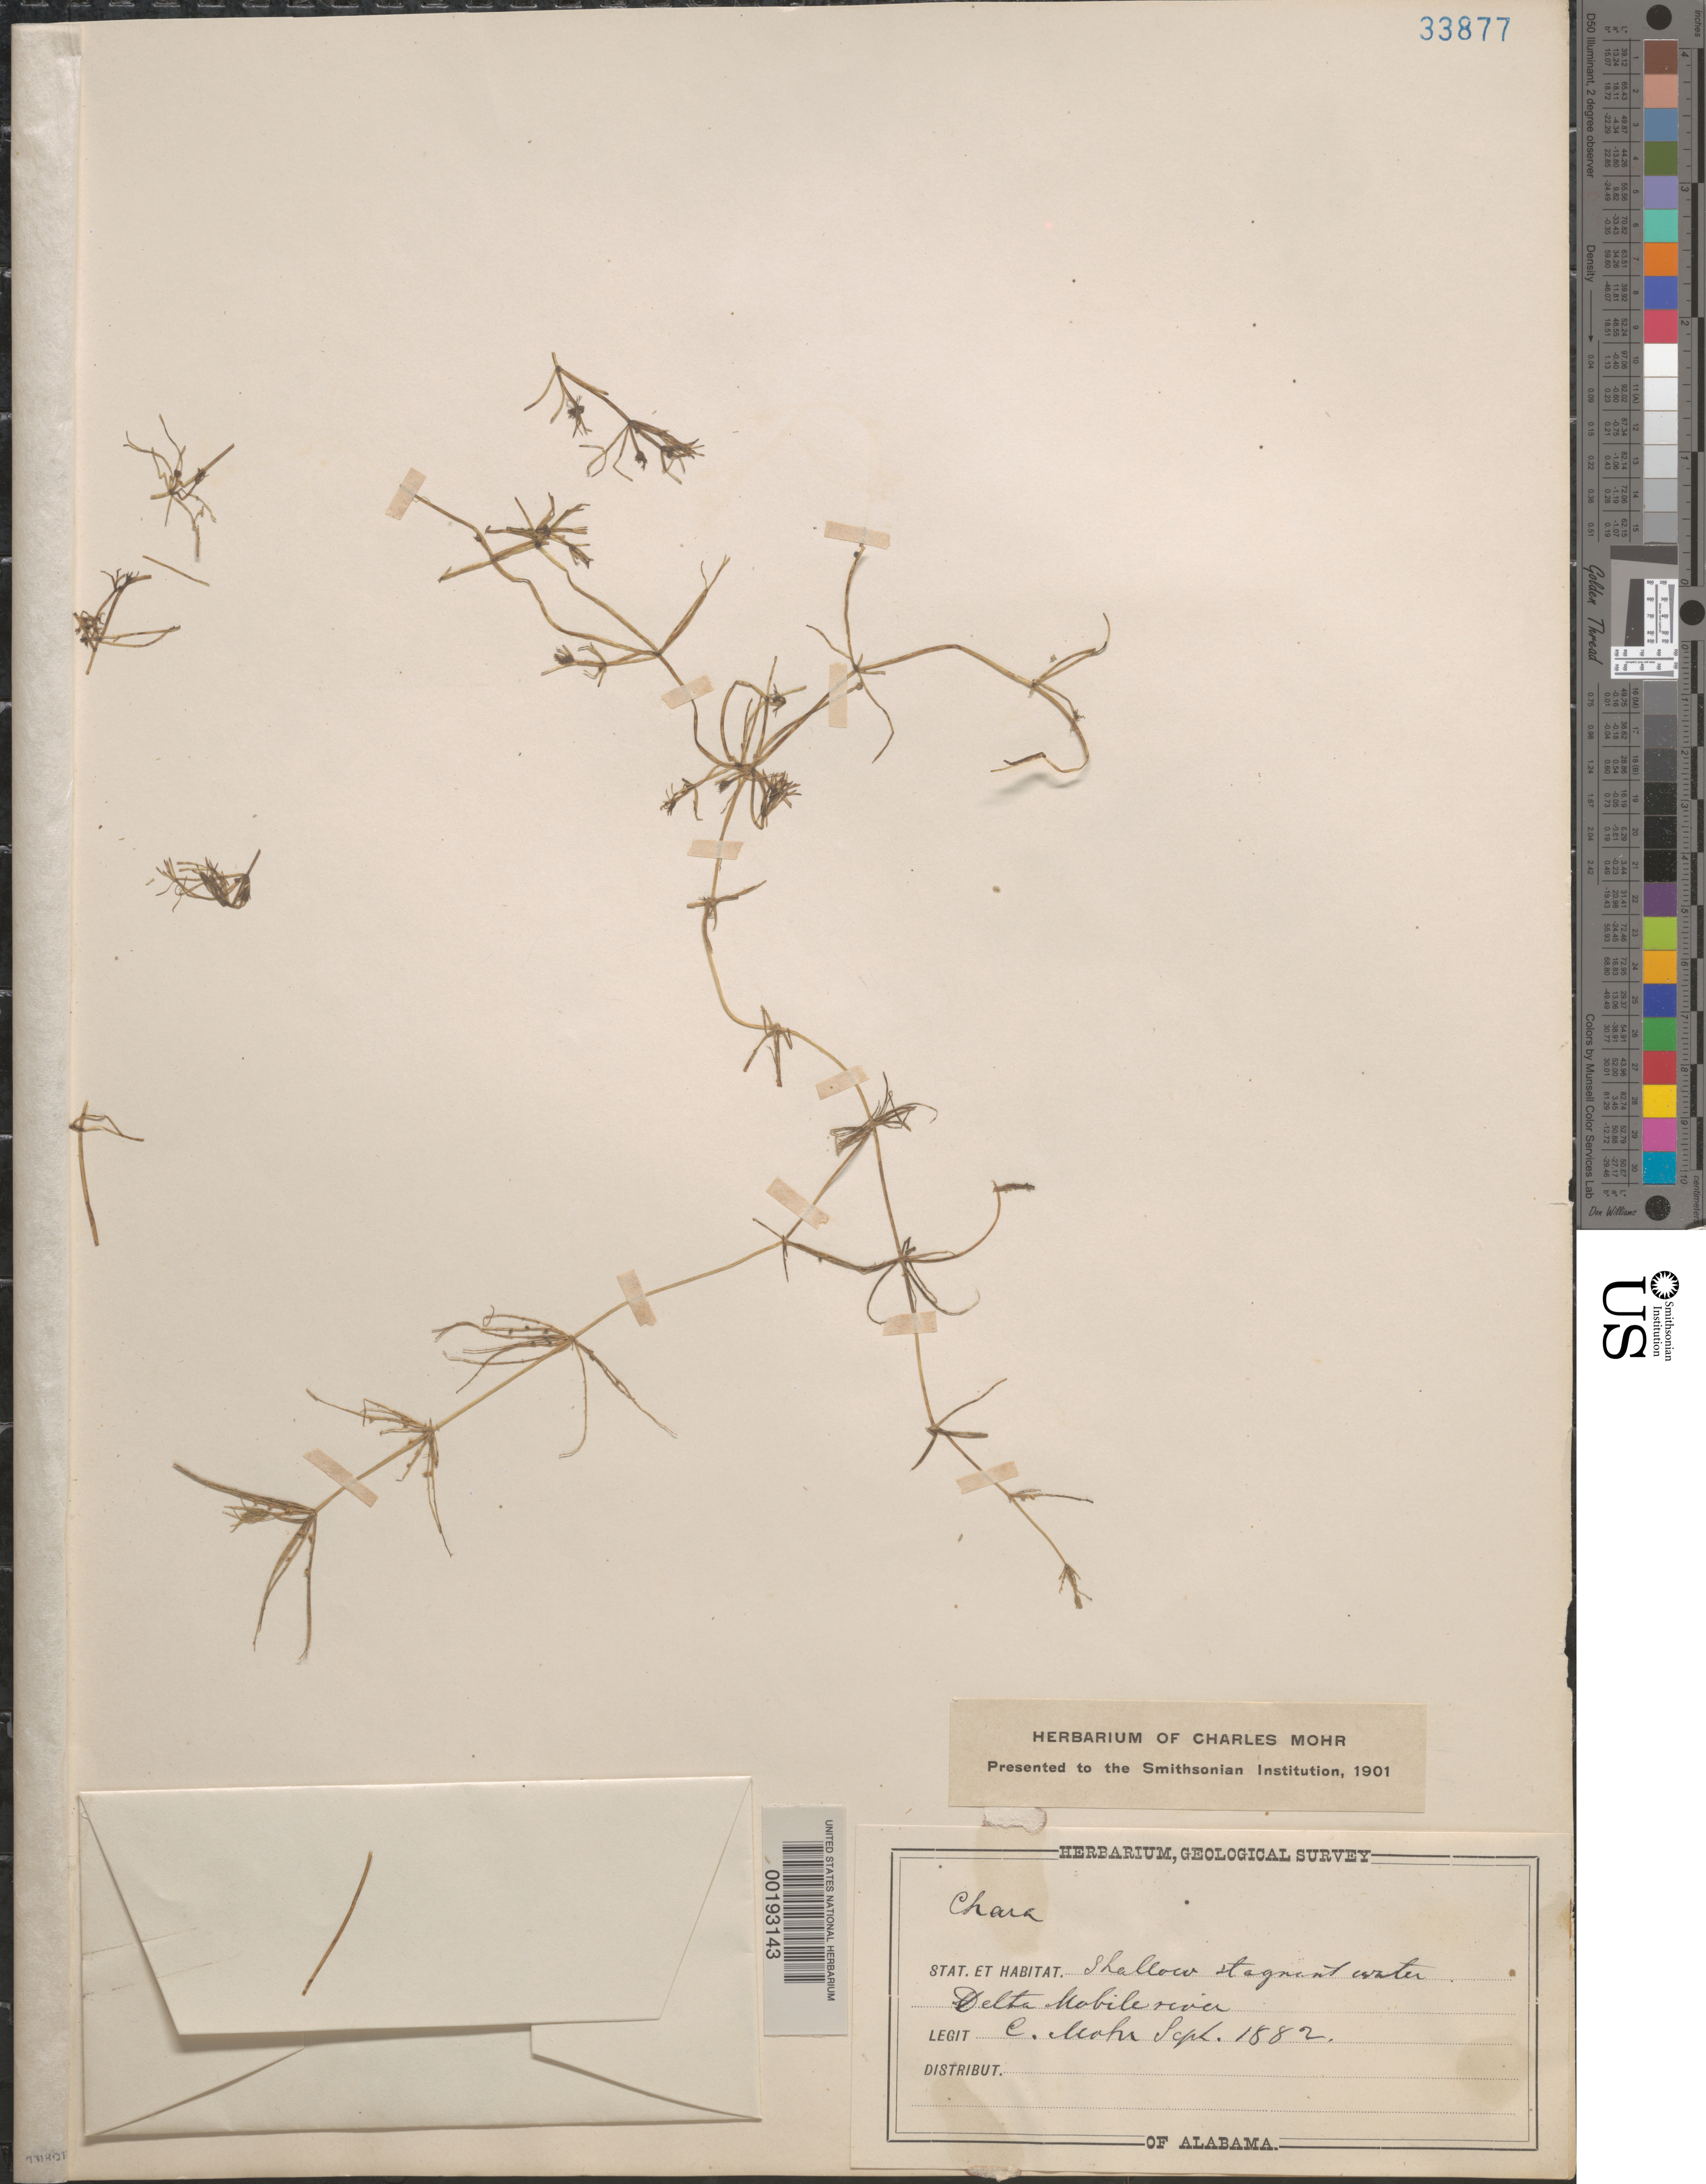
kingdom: Plantae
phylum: Charophyta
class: Charophyceae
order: Charales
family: Characeae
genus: Chara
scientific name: Chara sp.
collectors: C. T. Mohr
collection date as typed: Sep 1882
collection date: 1882-09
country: United States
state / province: Alabama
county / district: Baldwin County / Mobile County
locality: Mobile River delta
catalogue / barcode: US 33877